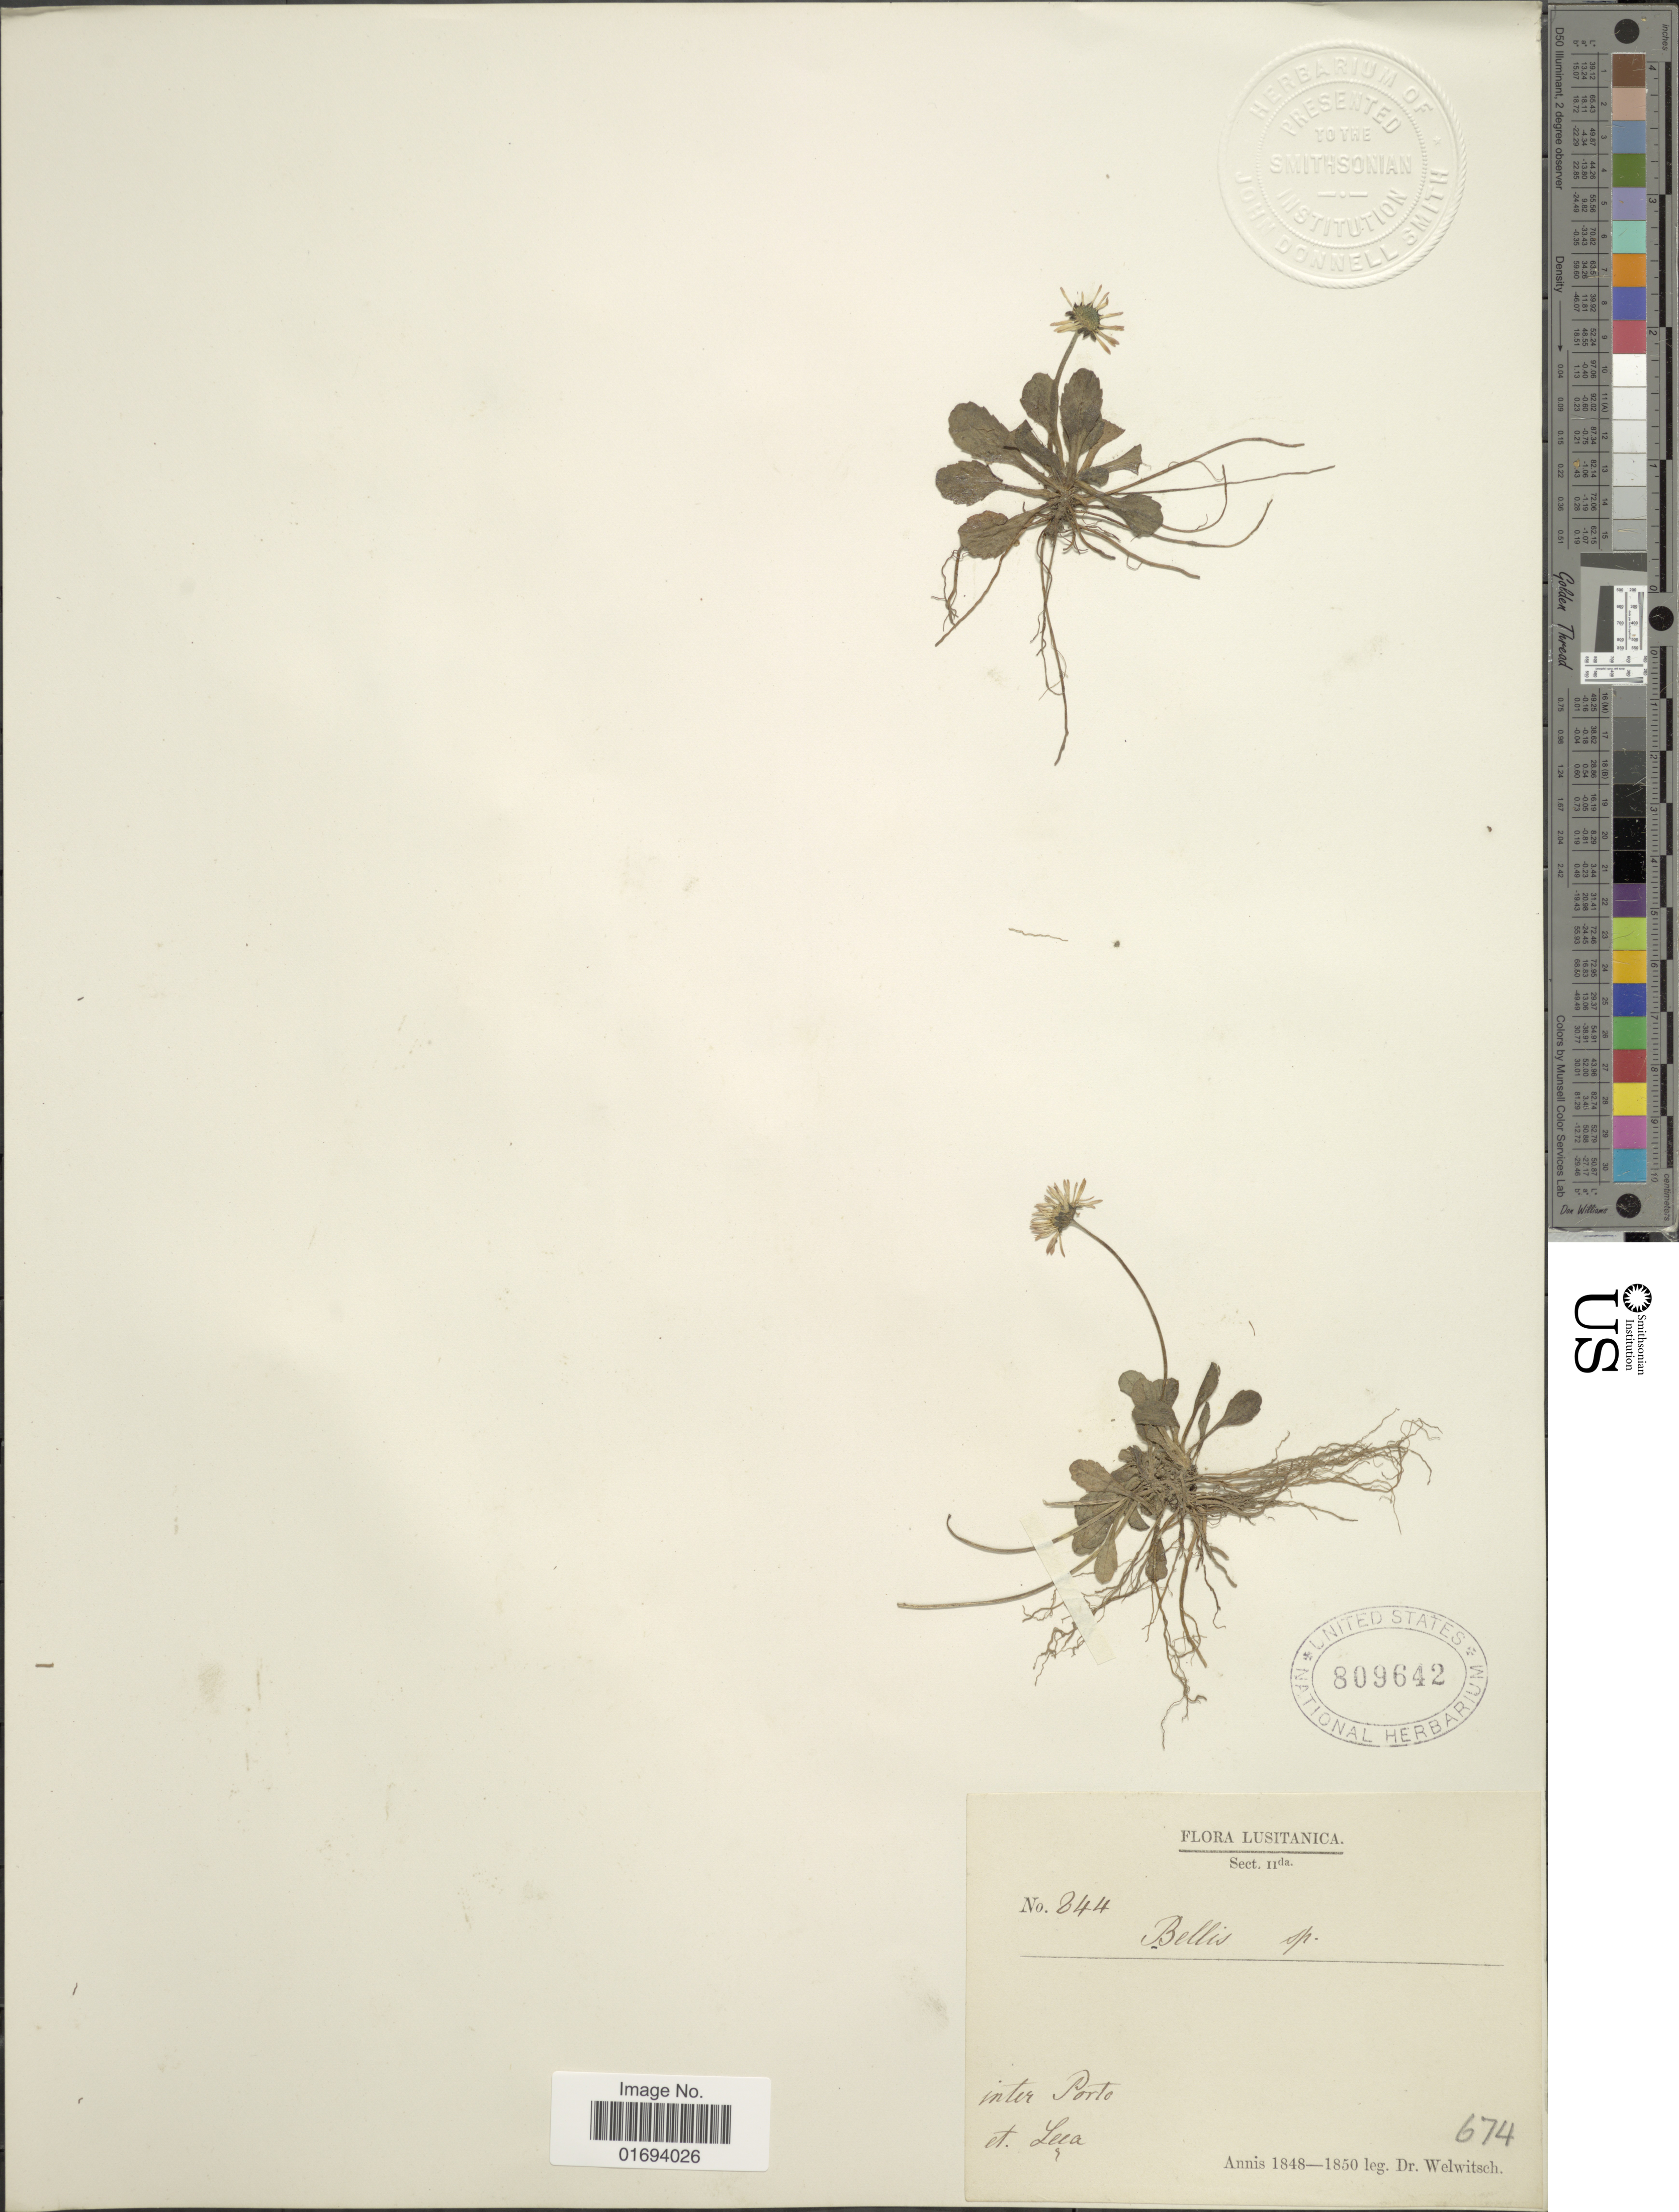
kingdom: Plantae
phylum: Tracheophyta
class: Magnoliopsida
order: Asterales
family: Asteraceae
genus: Bellis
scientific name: Bellis sp.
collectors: -. Welwitsch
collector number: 844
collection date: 1848/1850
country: Portugal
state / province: Porto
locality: Lusitanica. inter Porto. et lEca [interpreted]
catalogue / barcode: US 809642